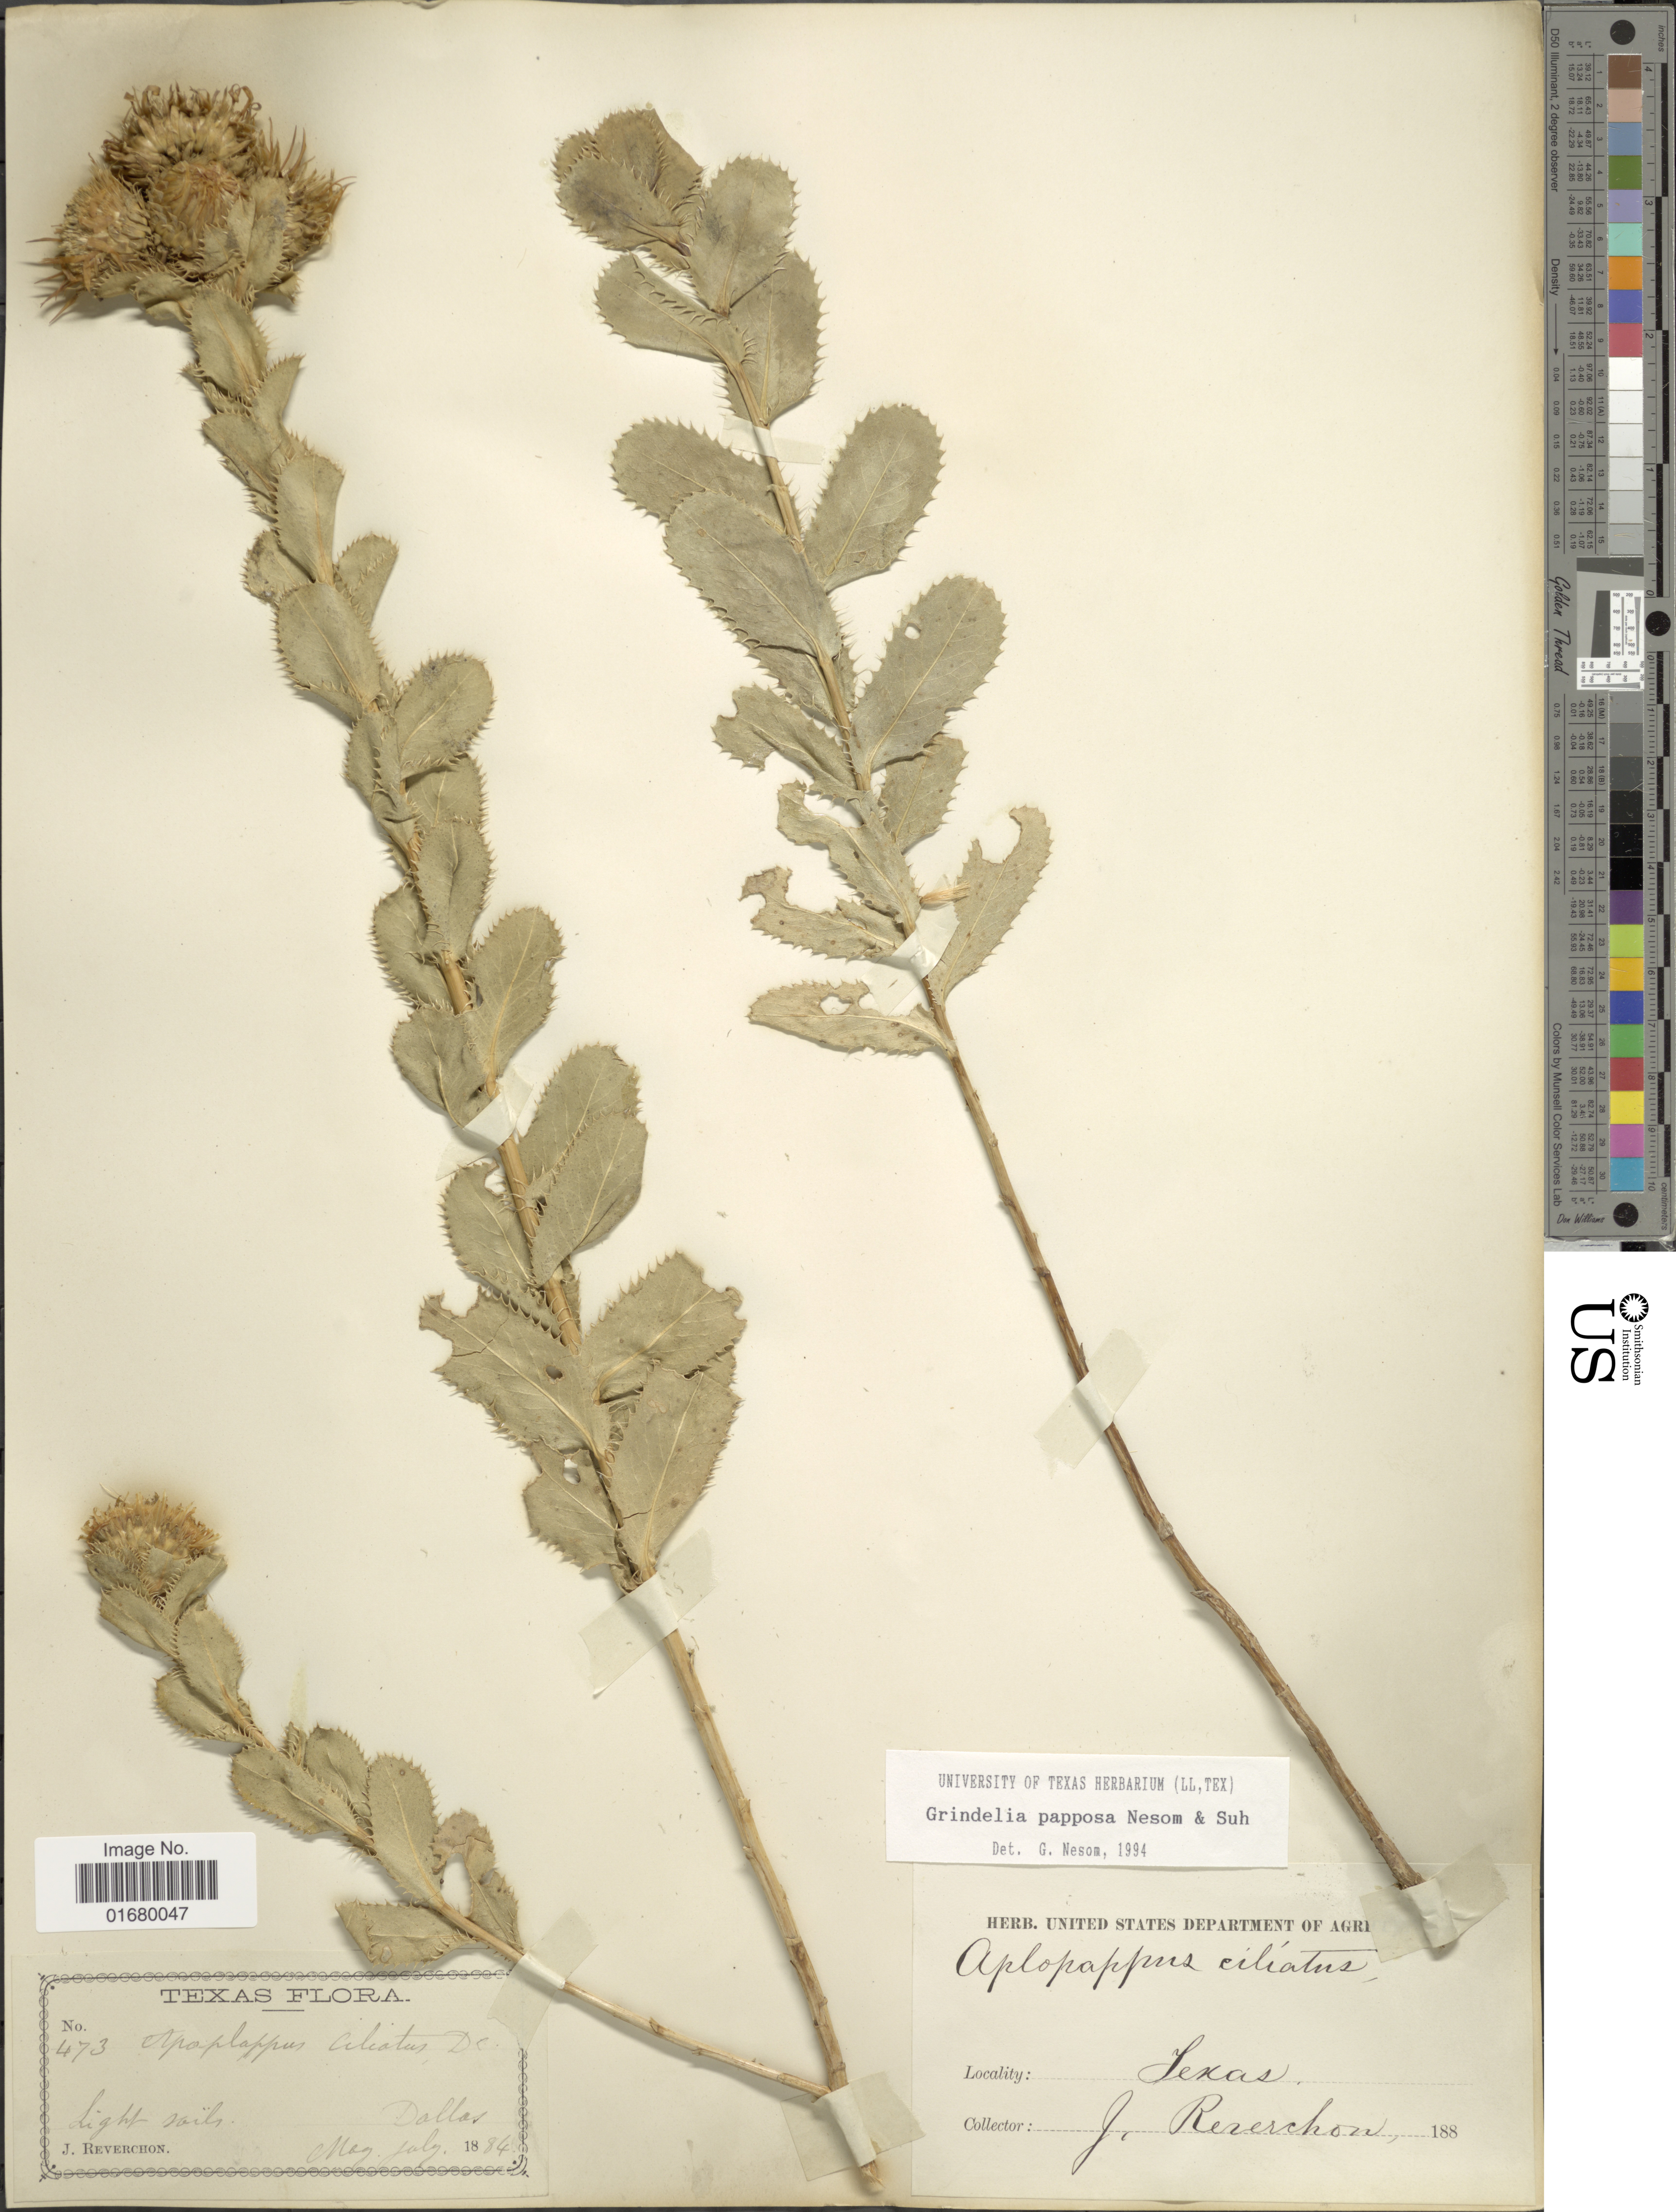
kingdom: Plantae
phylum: Tracheophyta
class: Magnoliopsida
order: Asterales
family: Asteraceae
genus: Grindelia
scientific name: Grindelia papposa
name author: G.L. Nesom & Suh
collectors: J. Reverchon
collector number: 473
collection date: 1884-05/1884-07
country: United States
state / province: Texas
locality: Dallas.